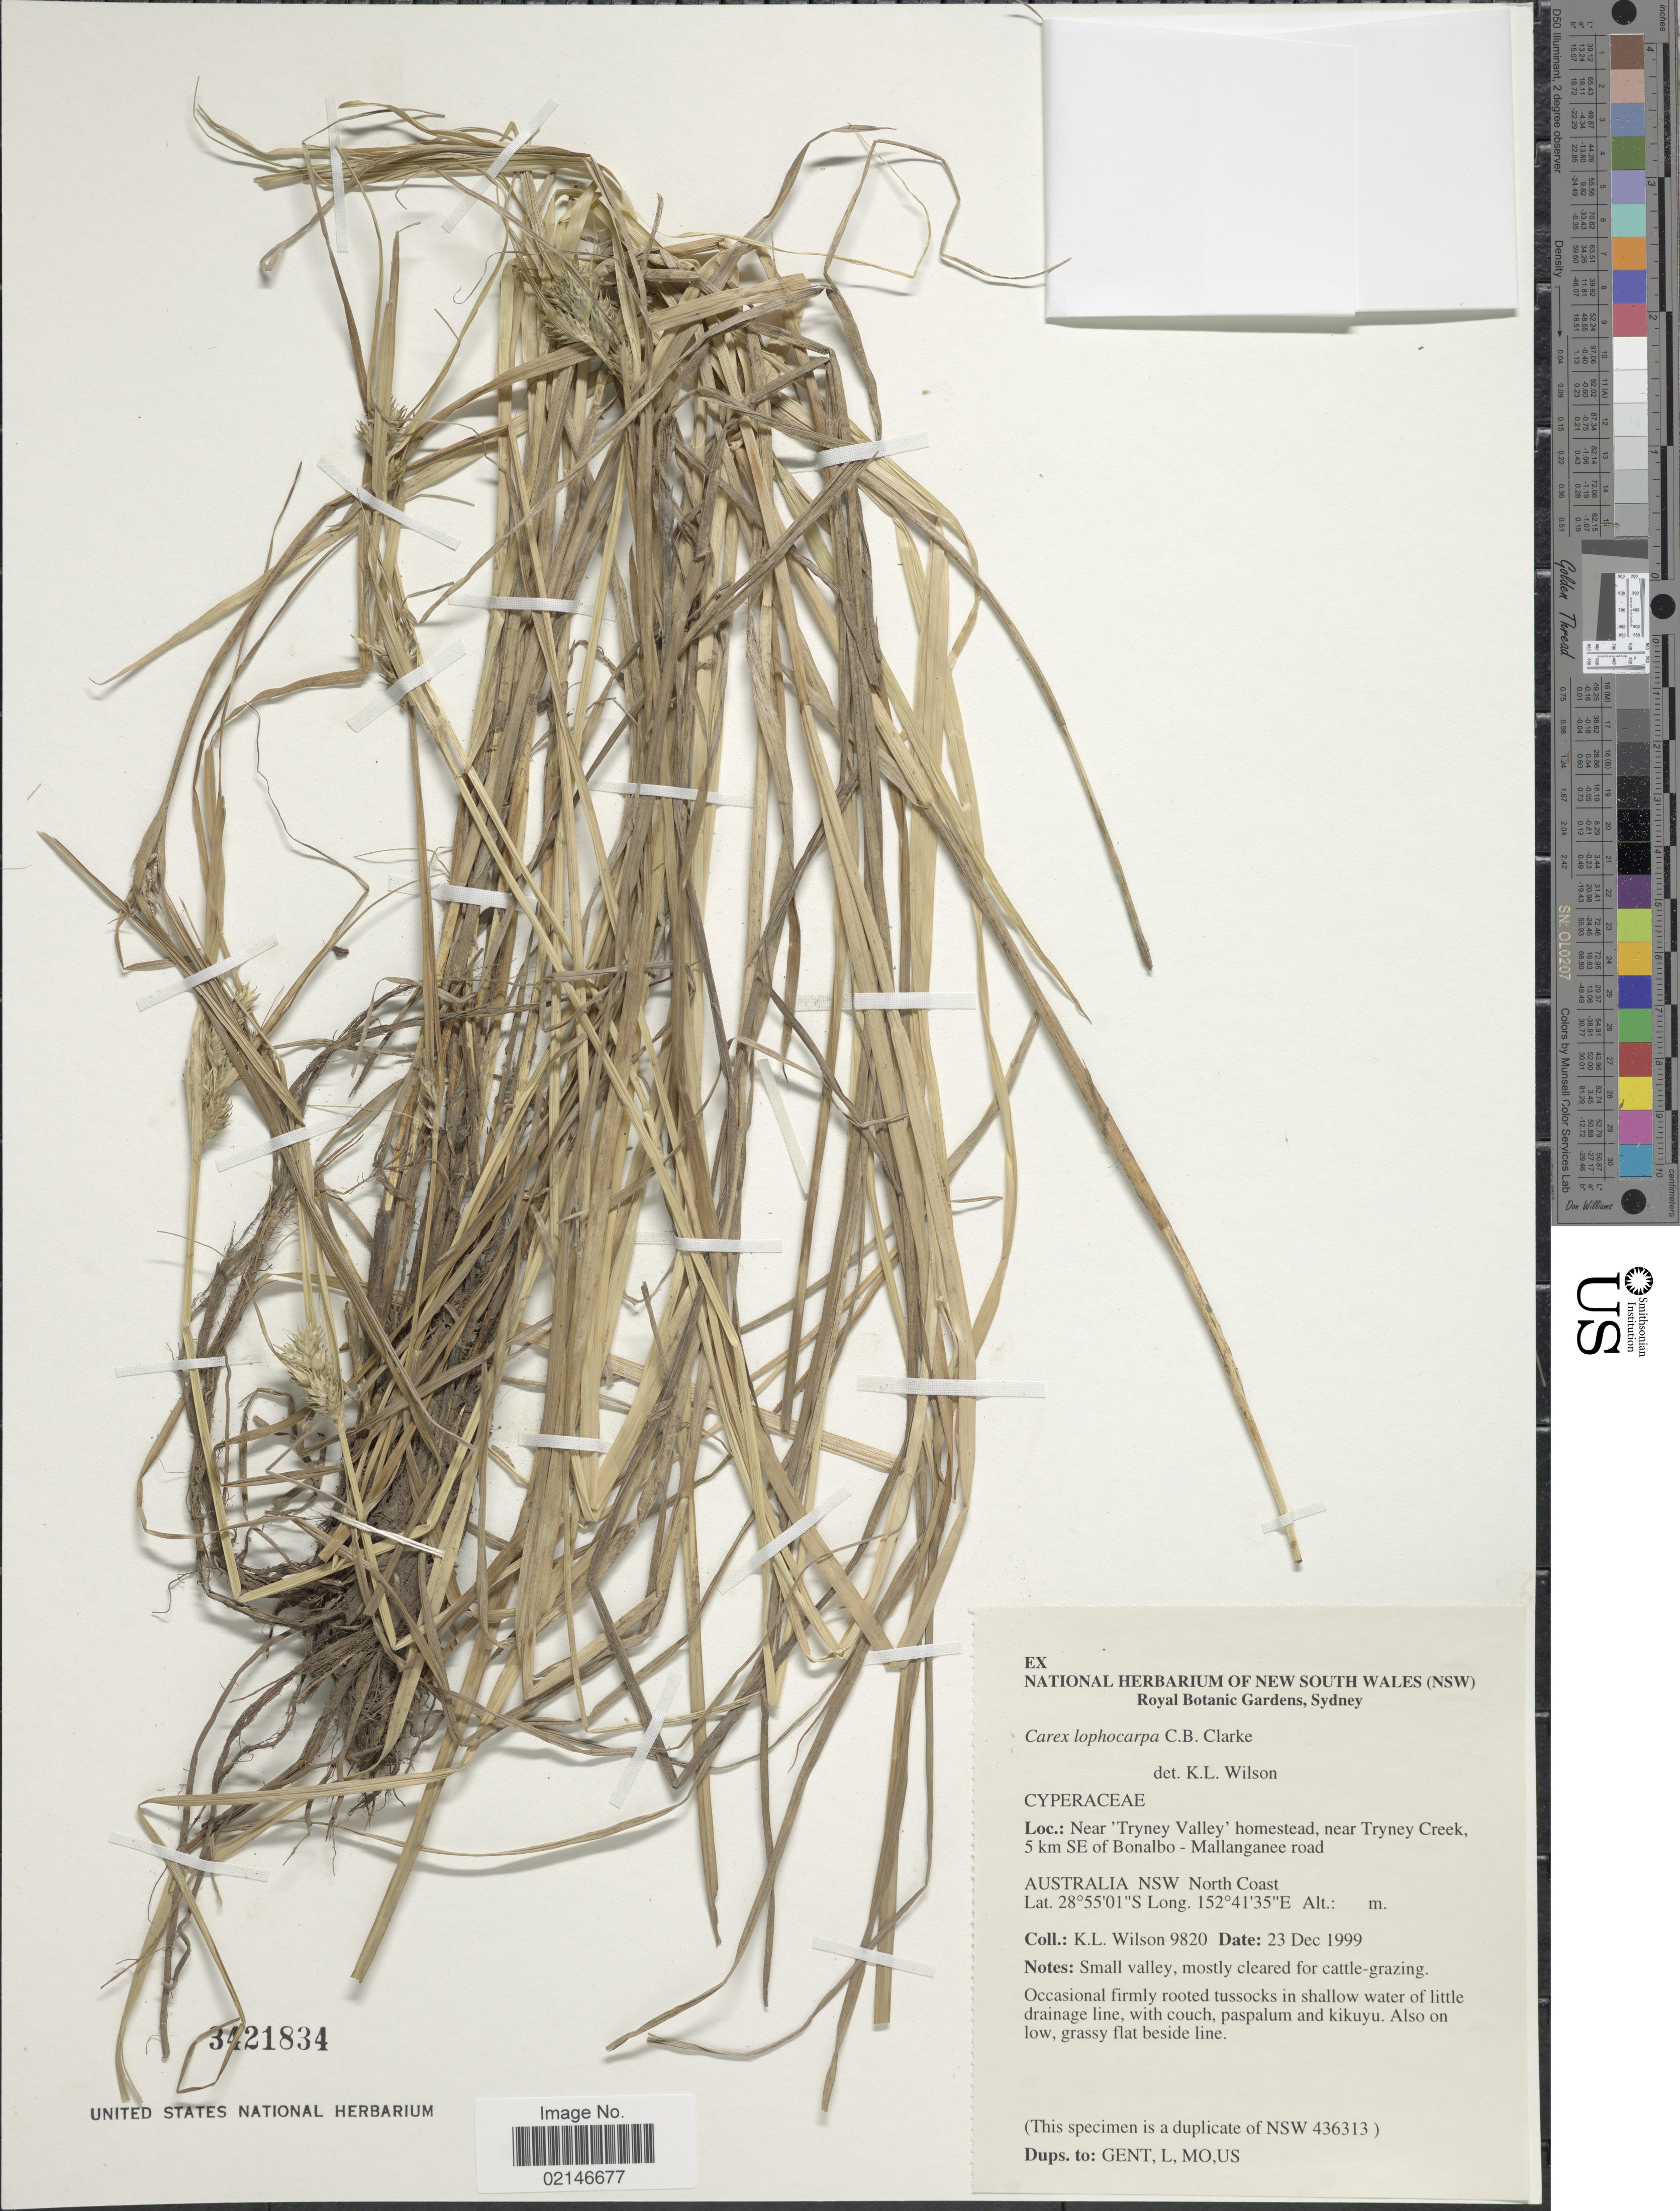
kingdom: Plantae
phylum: Tracheophyta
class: Liliopsida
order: Poales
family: Cyperaceae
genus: Carex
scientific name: Carex lophocarpa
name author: C.B. Clarke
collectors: K. L. Wilson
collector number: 9820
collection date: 1999-12-23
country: Australia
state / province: New South Wales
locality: Near 'Tryney Valley' homestead, near Tryney Creek, 5 km SE of Bonalbo - Mallanganee road, Australia NSW North Coast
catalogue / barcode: US 3421834